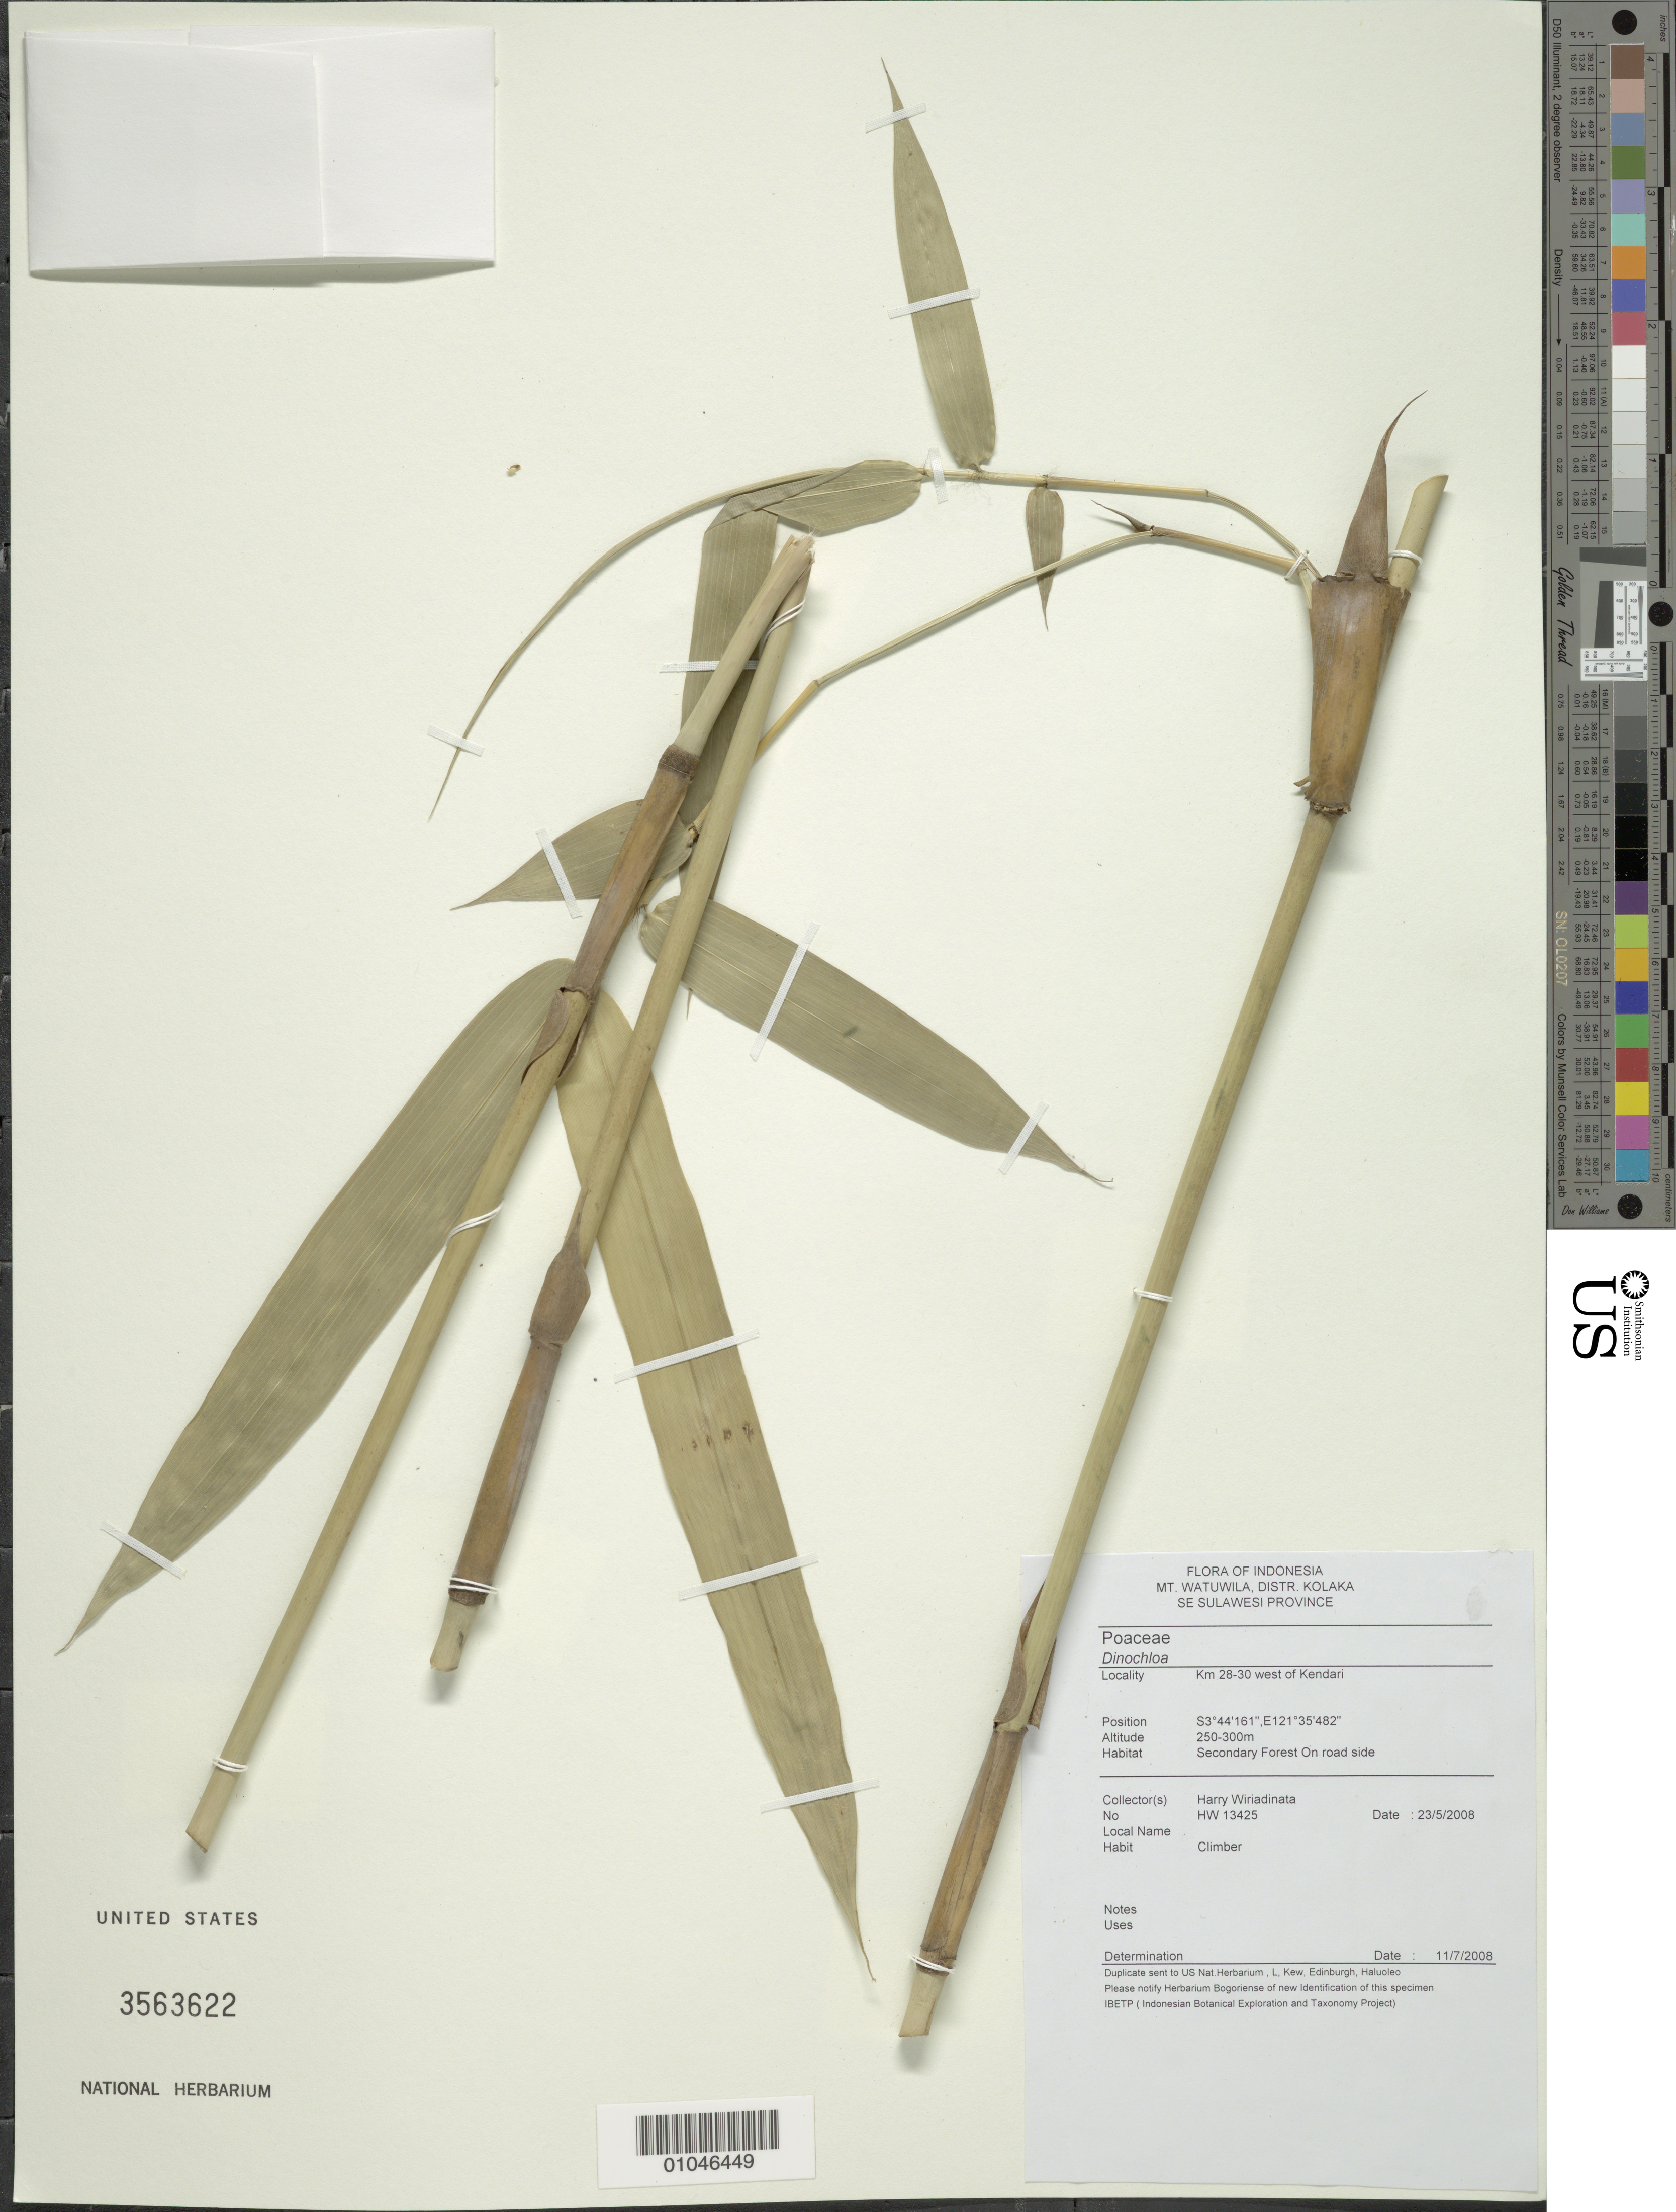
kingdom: Plantae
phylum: Tracheophyta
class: Liliopsida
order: Poales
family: Poaceae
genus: Dinochloa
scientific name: Dinochloa sp.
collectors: H. Wiriadinata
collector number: HW 13425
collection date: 2008-05-23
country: Indonesia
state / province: Sulawesi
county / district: Sulawesi Tengah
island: Sulawesi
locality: Km 28-30 W of Kendari, Distr. Kolaka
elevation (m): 250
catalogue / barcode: US 3563622